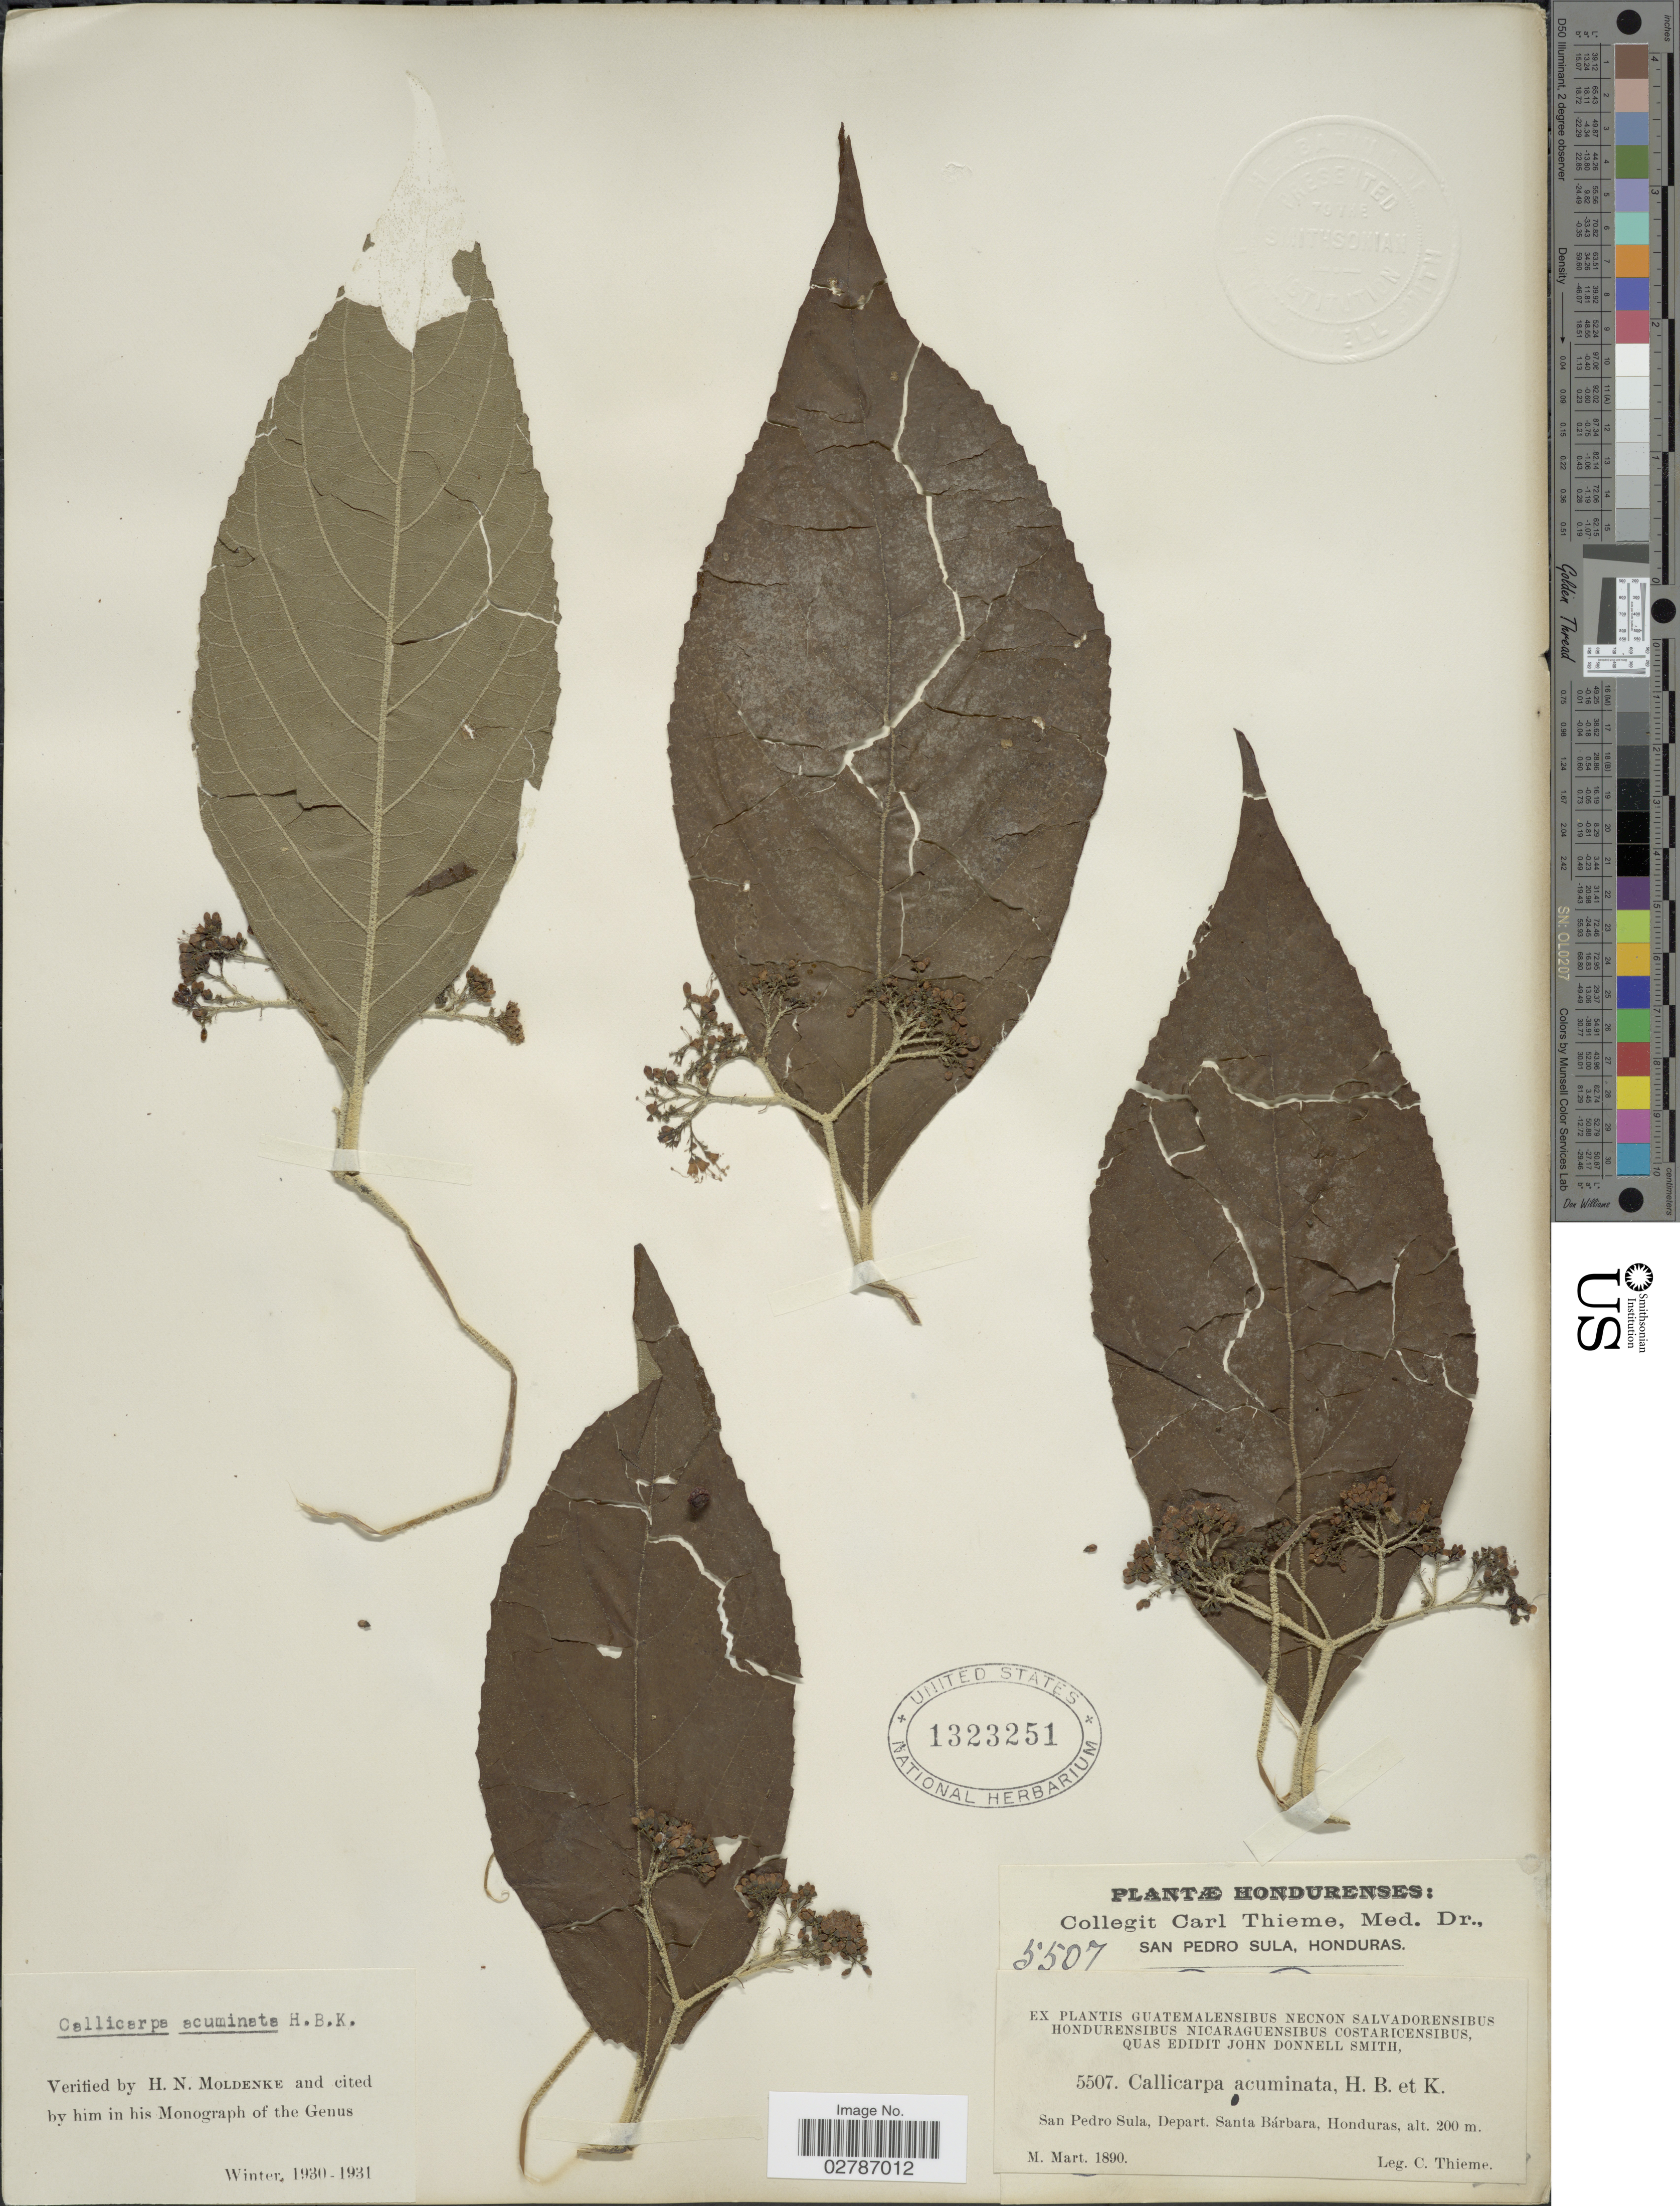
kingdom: Plantae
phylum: Tracheophyta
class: Magnoliopsida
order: Lamiales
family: Lamiaceae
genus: Callicarpa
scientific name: Callicarpa acuminata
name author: Kunth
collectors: C. Thieme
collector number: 5507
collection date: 1890-03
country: Honduras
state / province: Santa Bárbara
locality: San Pedro Sula, Depart. Santa Bárbara.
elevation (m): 200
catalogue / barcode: US 1323251